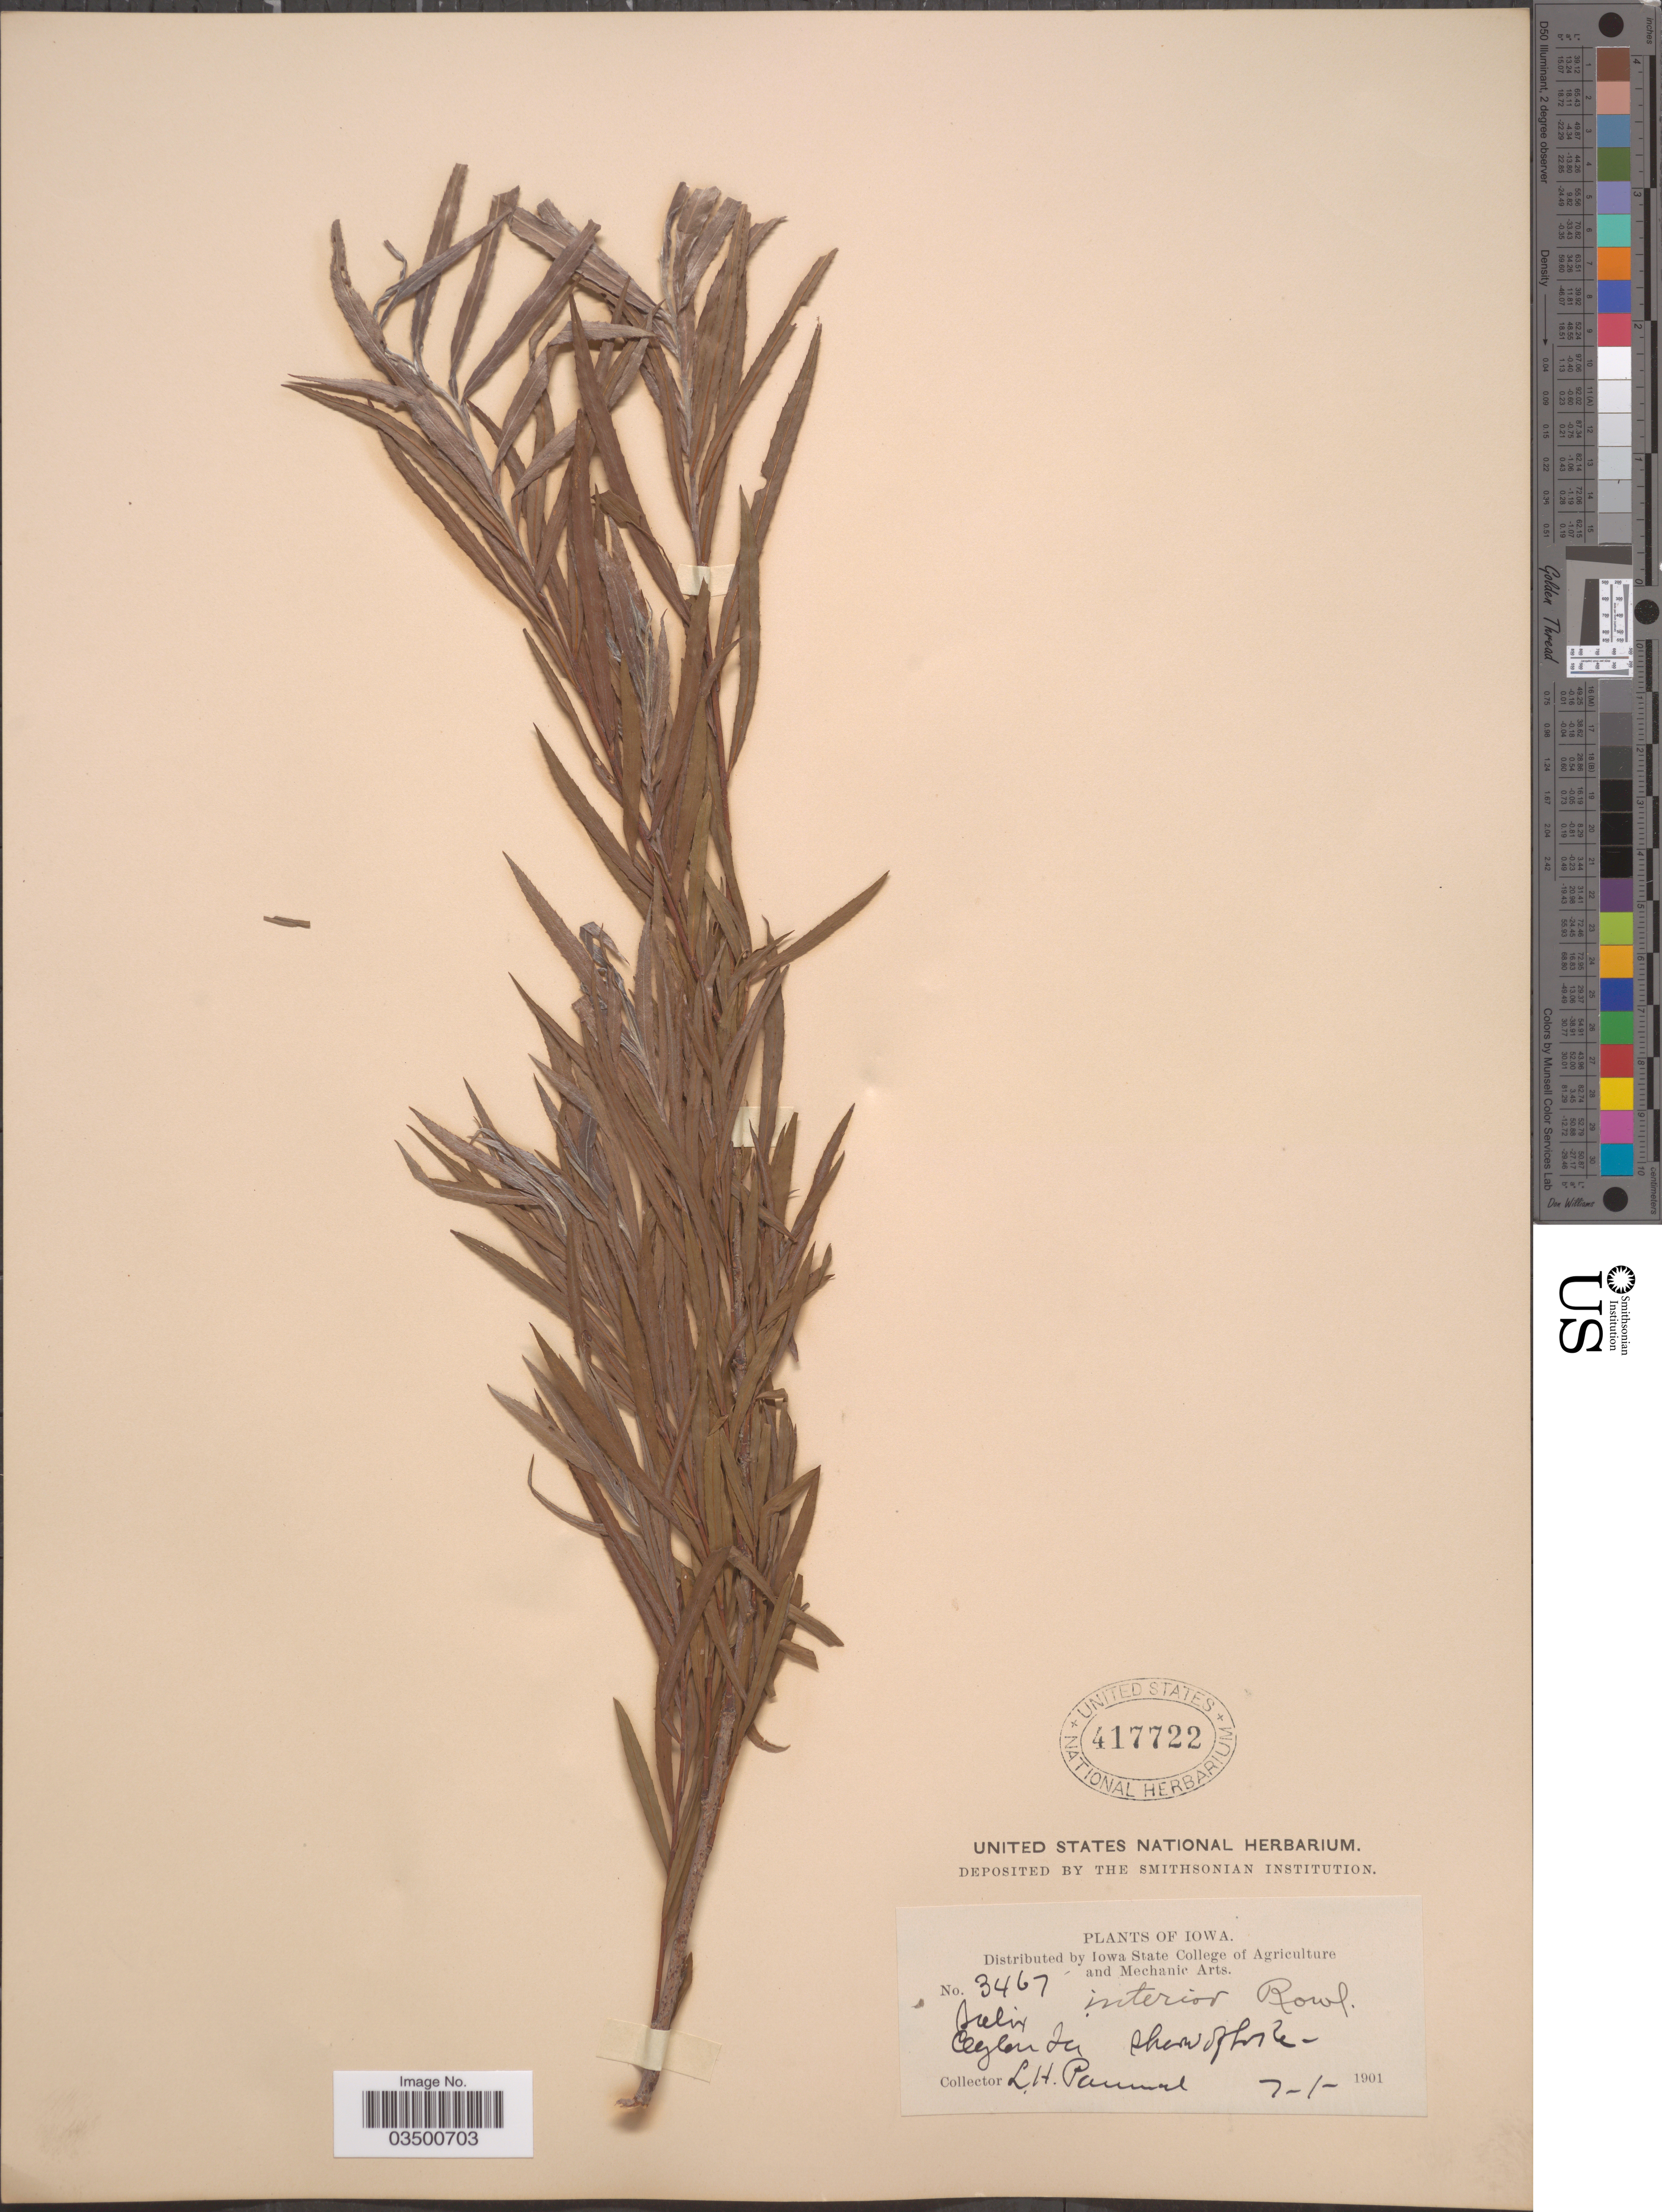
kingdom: Plantae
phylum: Tracheophyta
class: Magnoliopsida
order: Malpighiales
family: Salicaceae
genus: Salix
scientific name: Salix interior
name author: Rowlee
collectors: L. Pammel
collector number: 3467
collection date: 1901-07-01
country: United States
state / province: Iowa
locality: Ceylon, Shore of Lake.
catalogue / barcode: US 417722